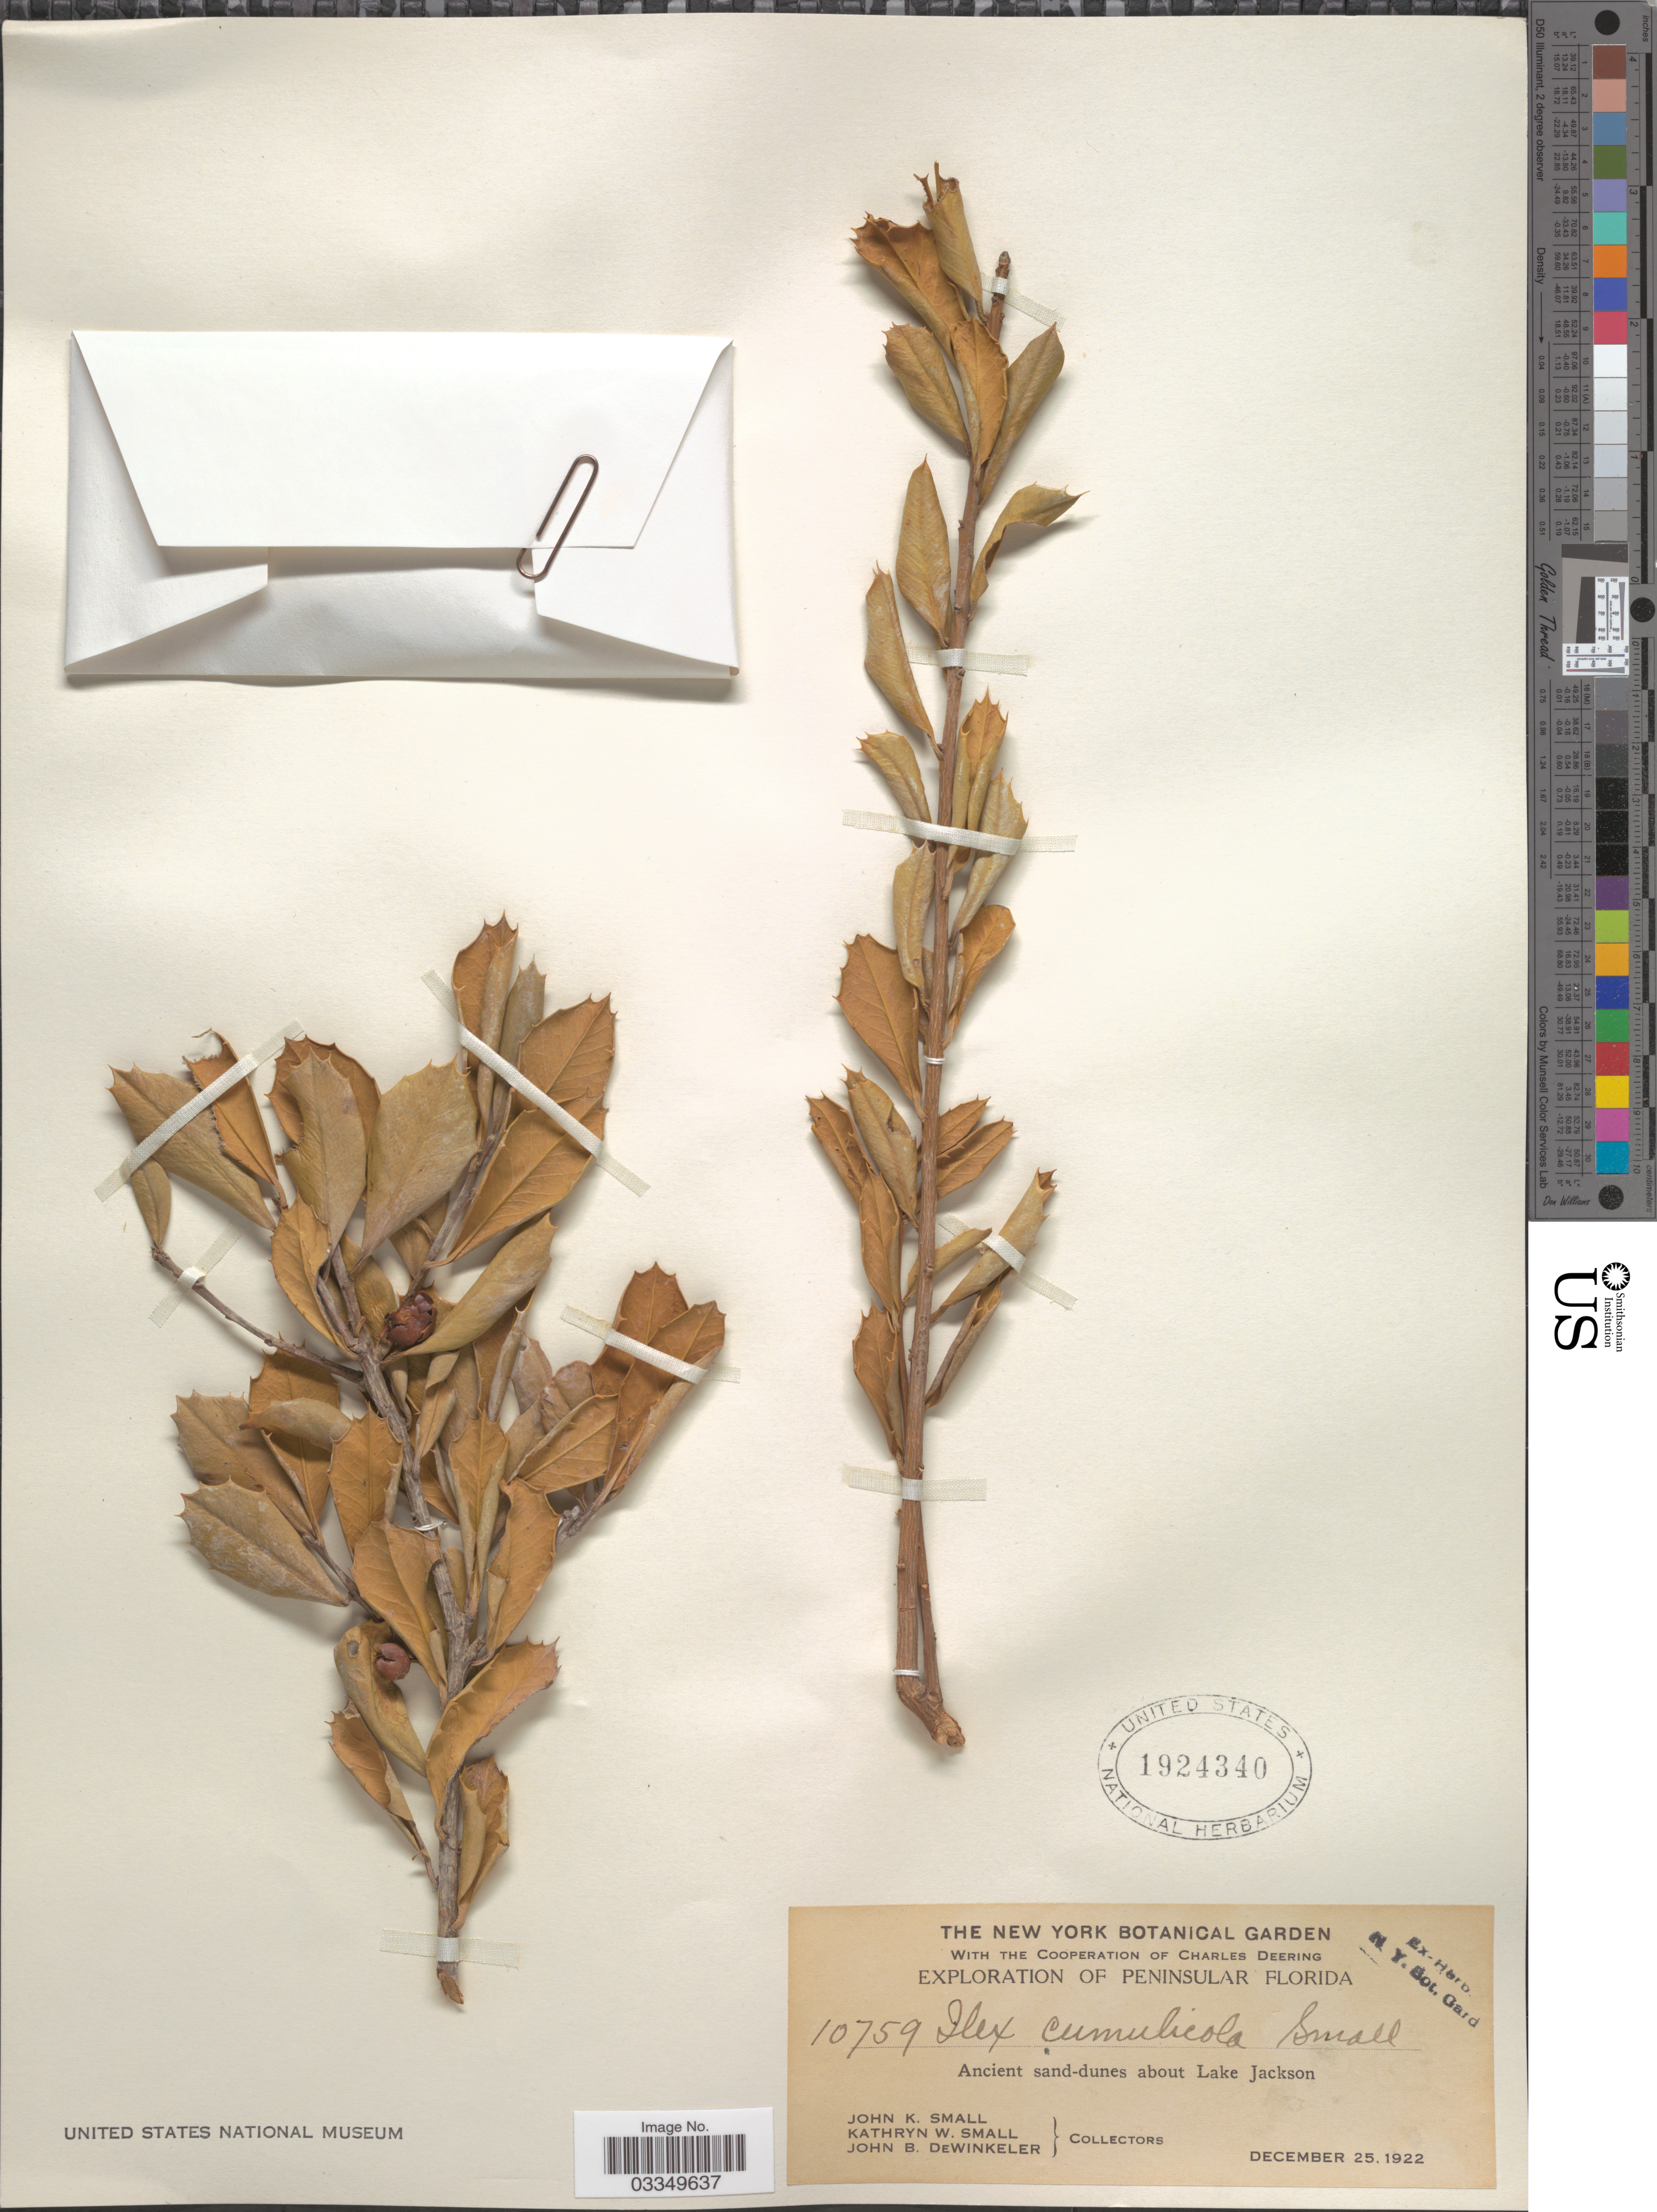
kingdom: Plantae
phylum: Tracheophyta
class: Magnoliopsida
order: Aquifoliales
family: Aquifoliaceae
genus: Ilex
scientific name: Ilex cumulicola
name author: Small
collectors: J. K. Small, K. Small & J. B. Dewinkeler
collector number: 10759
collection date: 1922-12-25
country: United States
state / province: Florida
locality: Peninsular Florida. About Lake Jackson.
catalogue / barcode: US 1924340